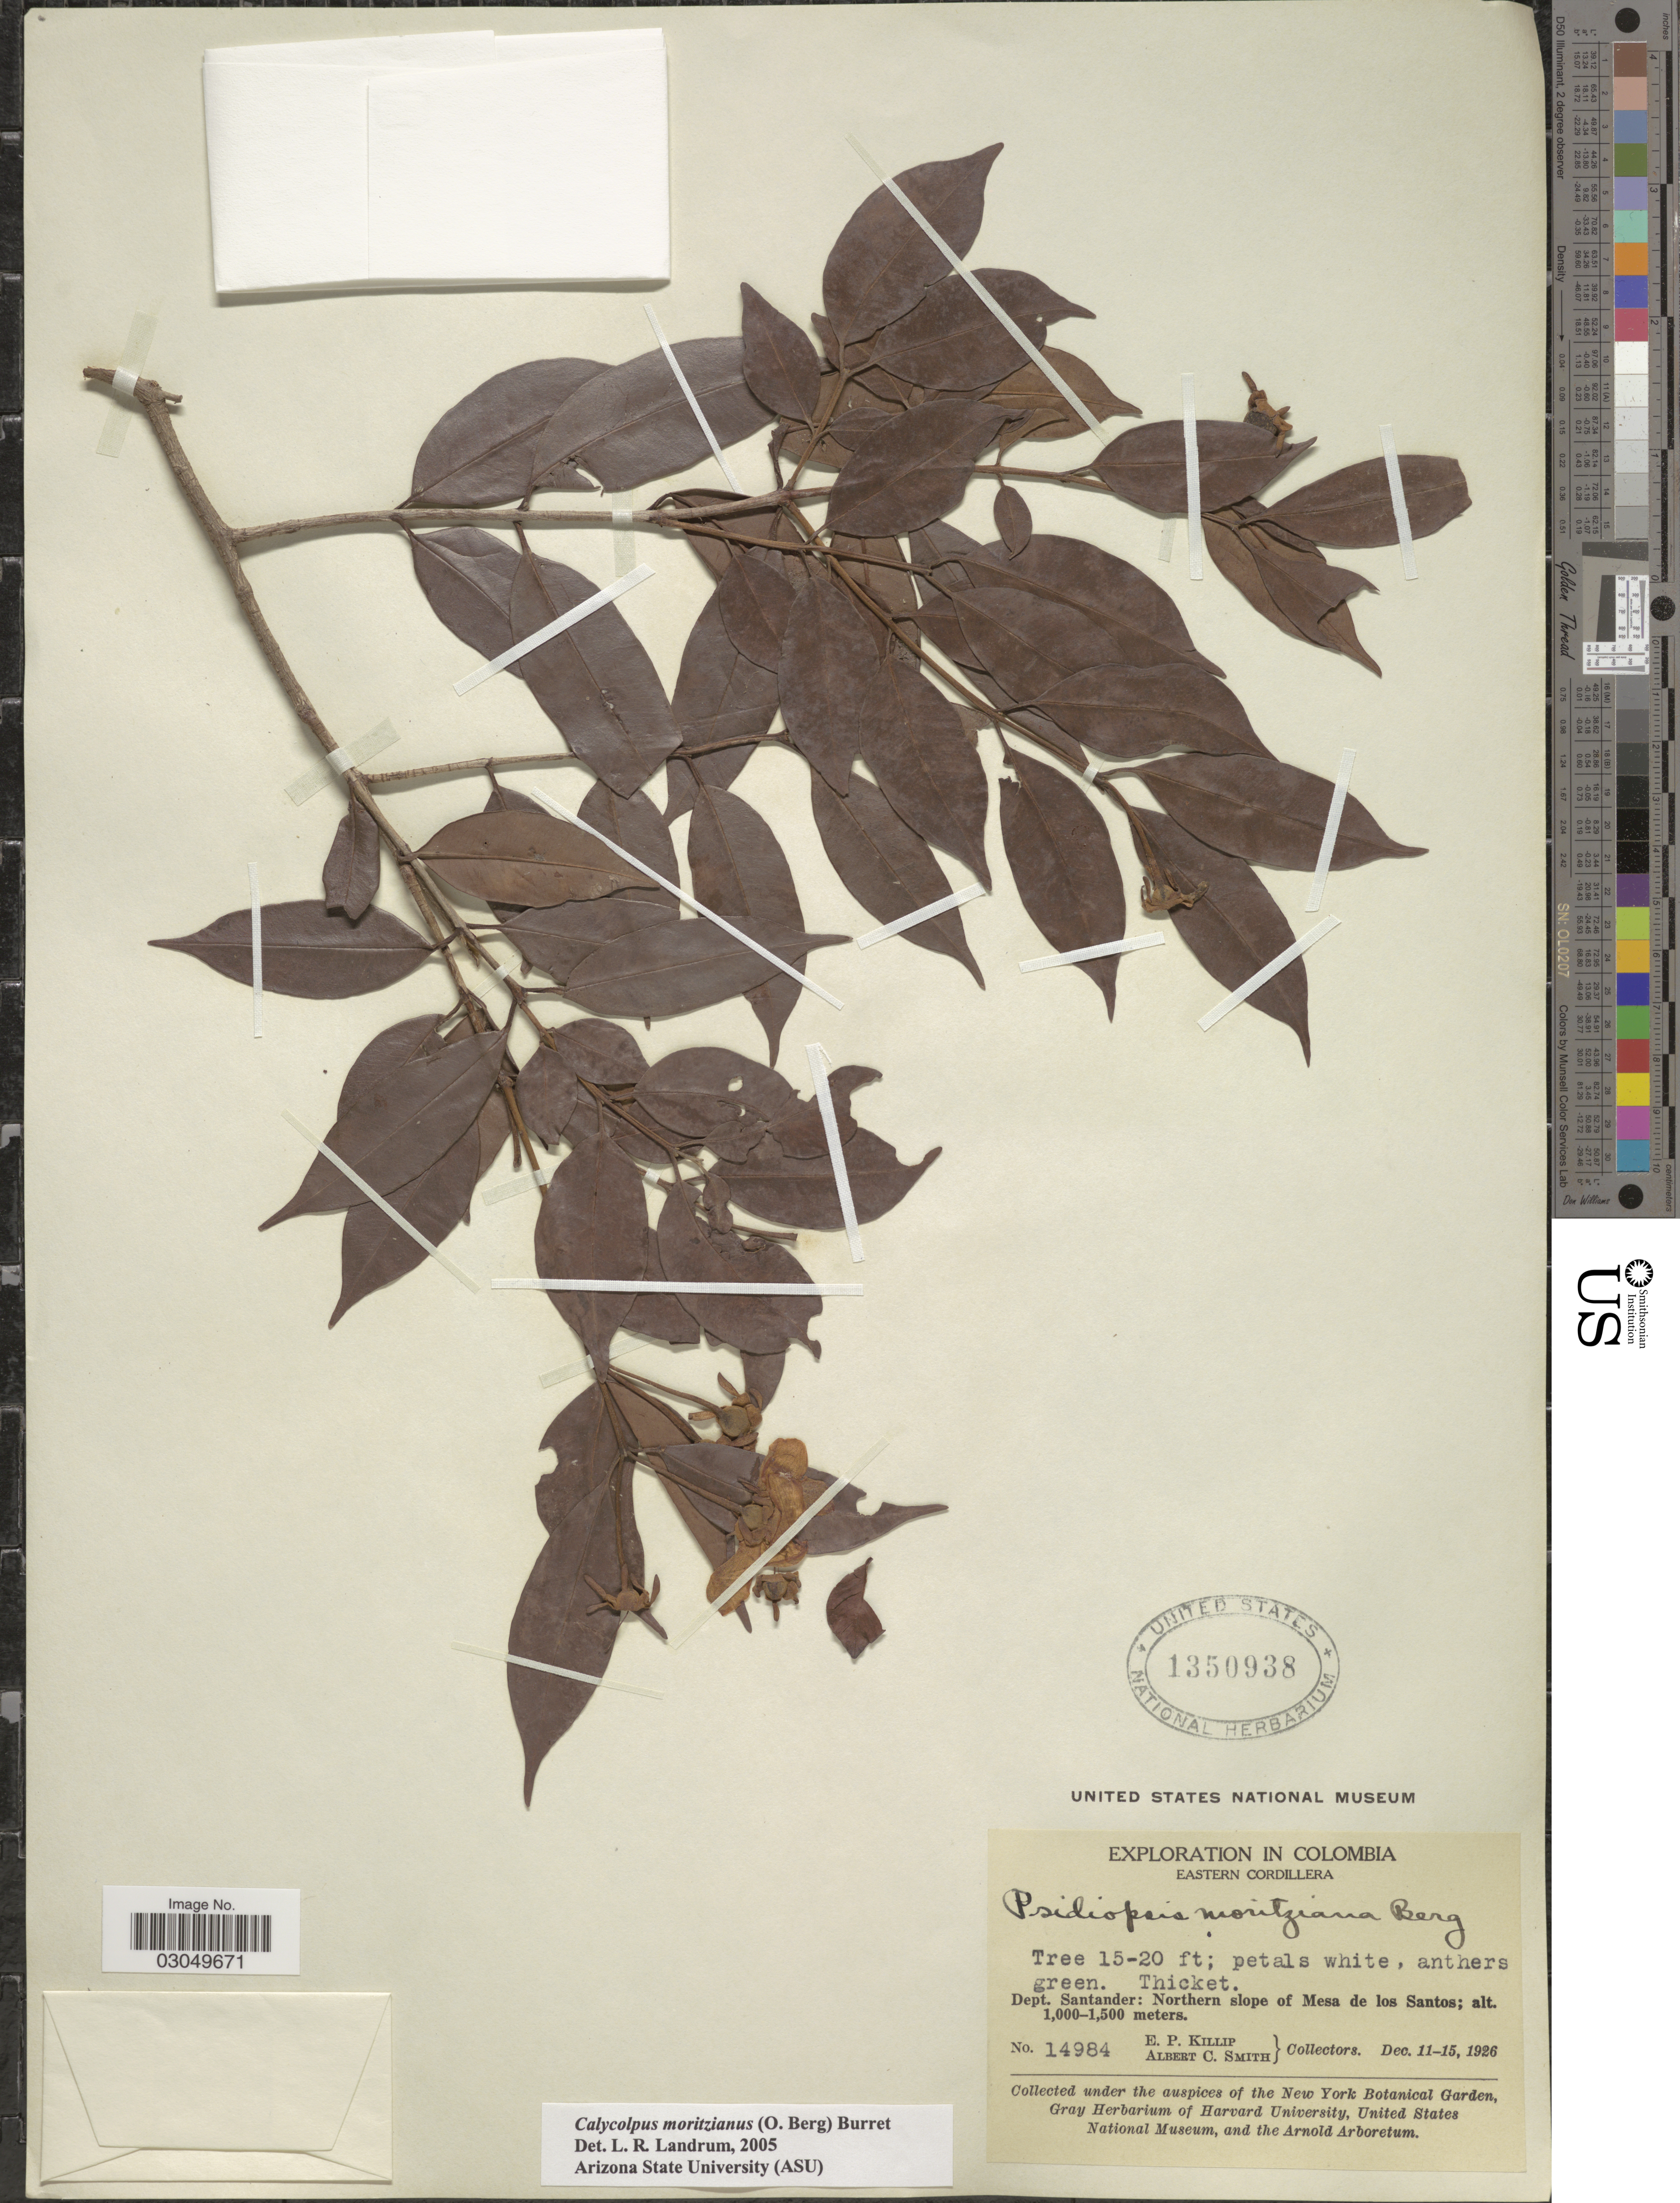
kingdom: Plantae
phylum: Tracheophyta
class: Magnoliopsida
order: Myrtales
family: Myrtaceae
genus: Calycolpus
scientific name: Calycolpus moritzianus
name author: (O. Berg) Burret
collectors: E. P. Killip & A. C. Smith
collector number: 14984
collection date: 1926-12-11/1926-12-15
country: Colombia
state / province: Santander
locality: Eastern Cordillera. Dept. Santander: Northern slope of Mesa de los Santos.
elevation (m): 1000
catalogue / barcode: US 1350938